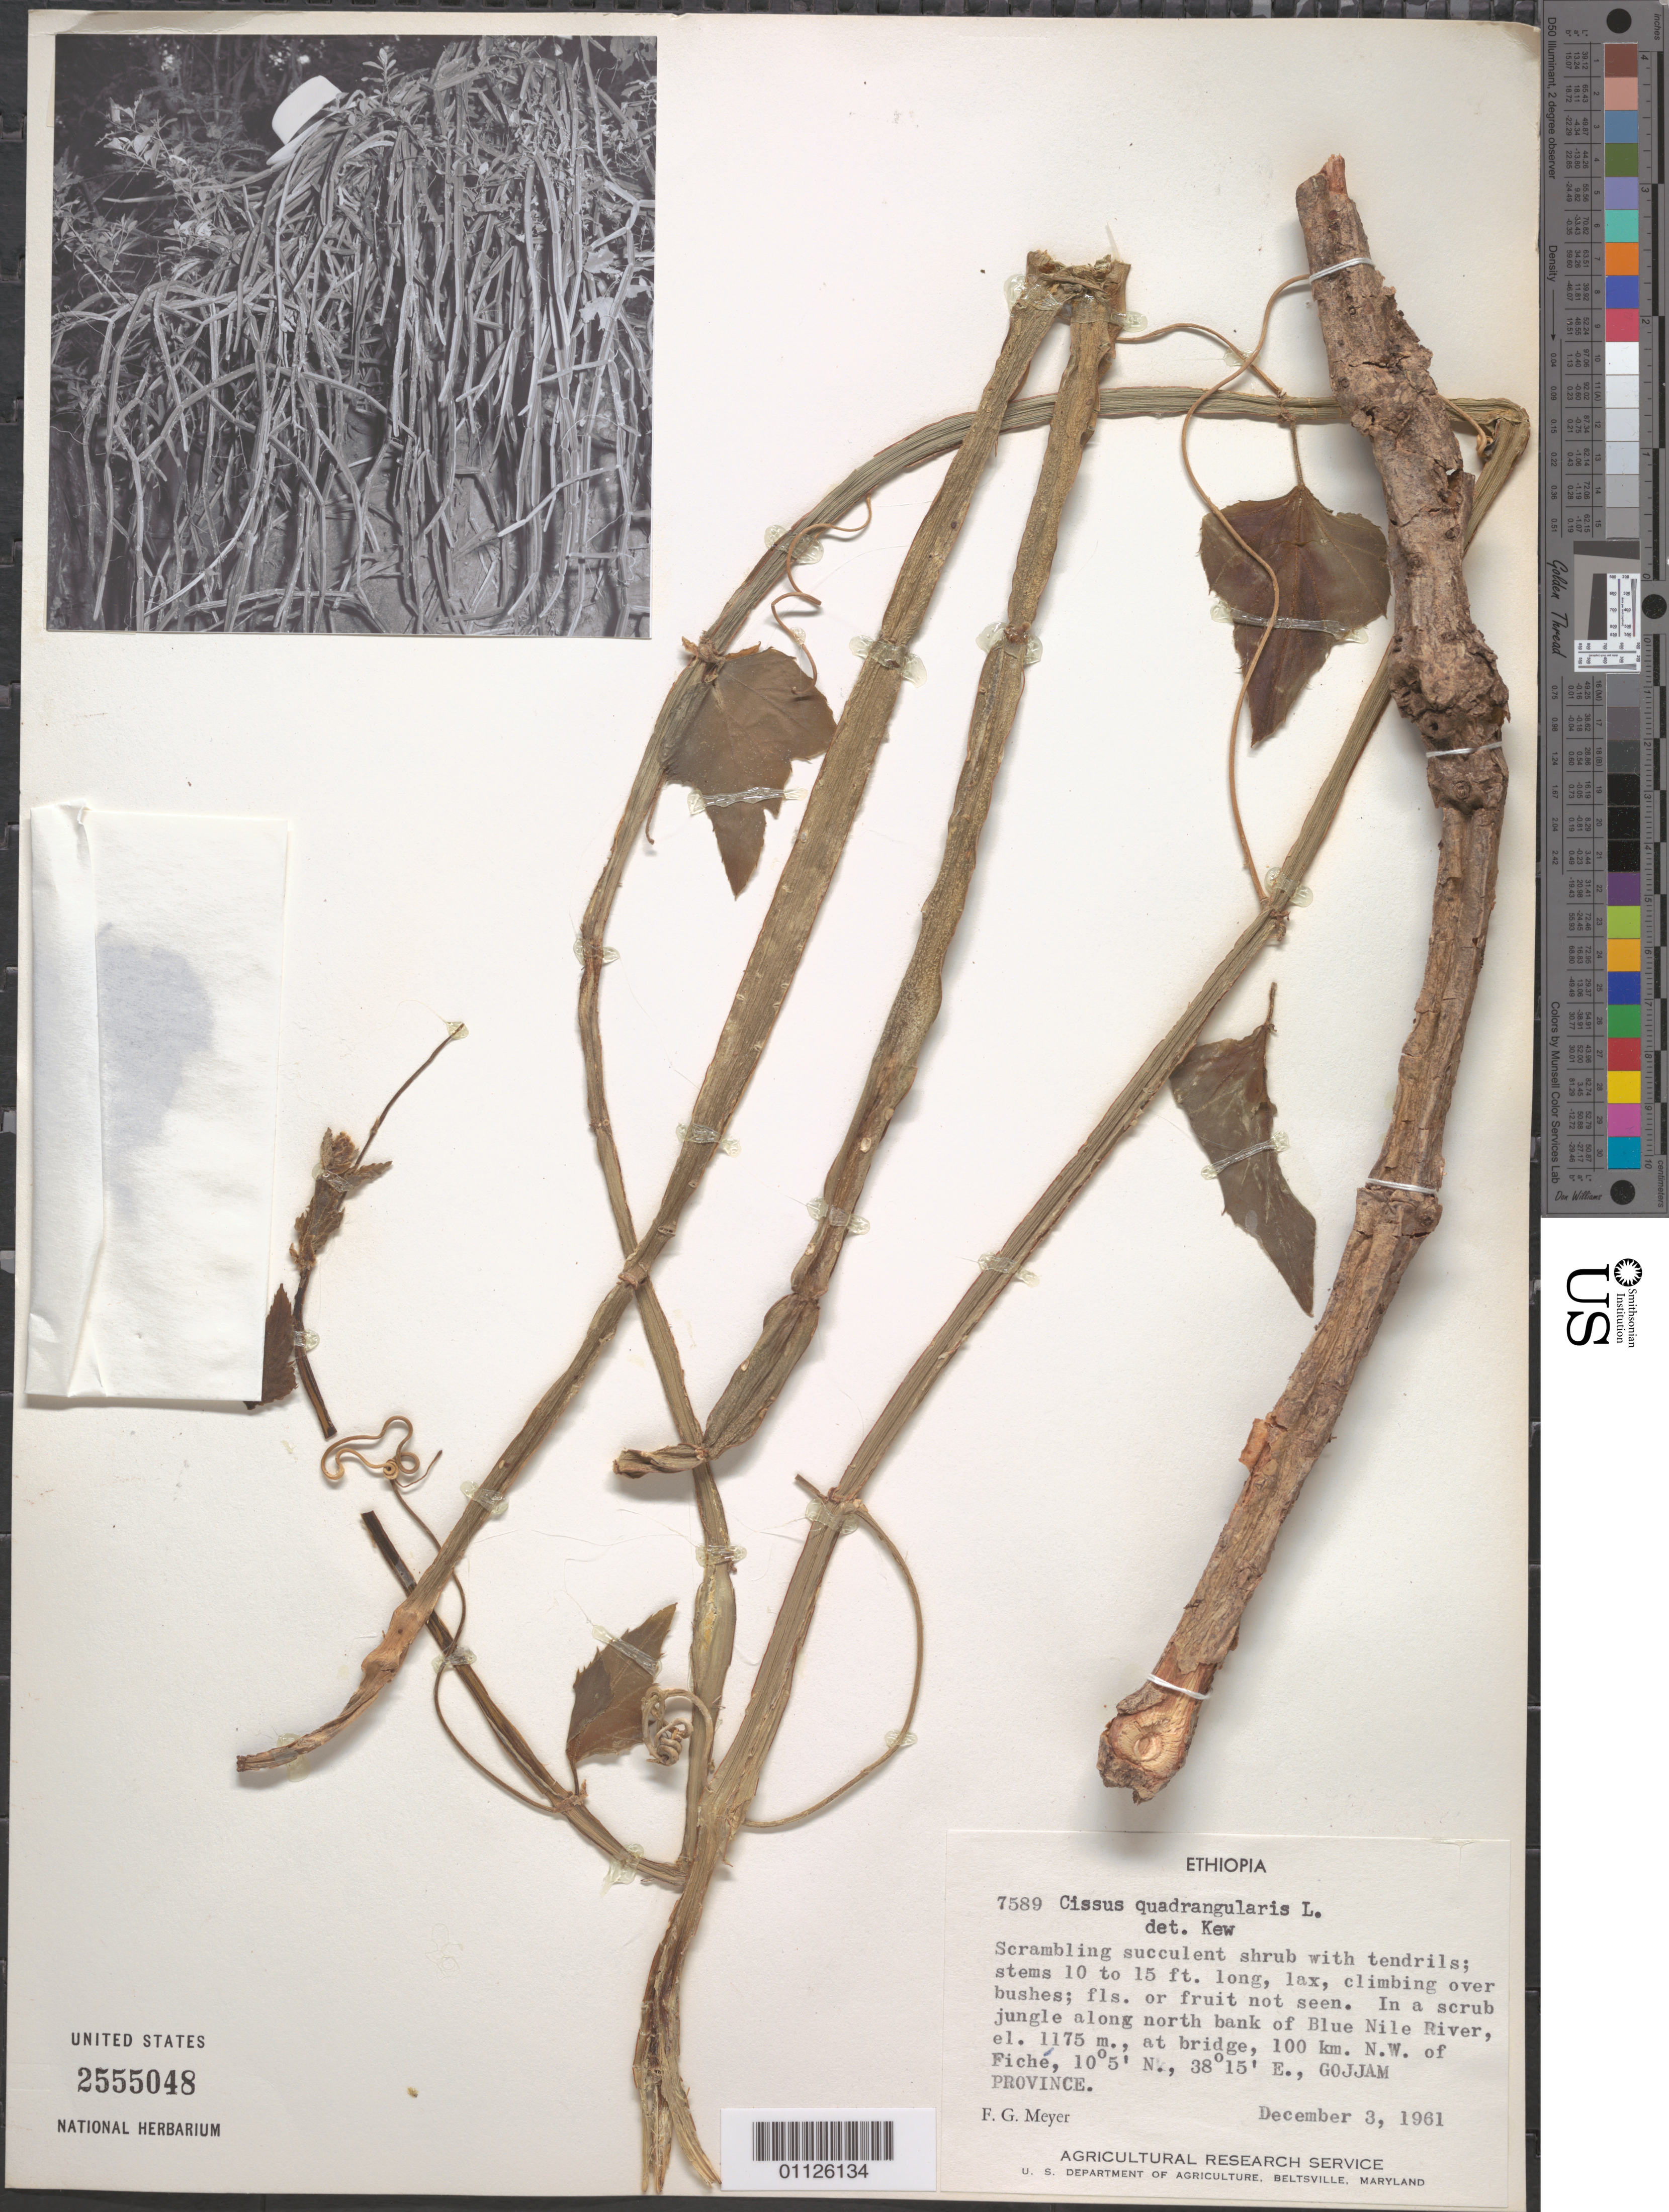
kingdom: Plantae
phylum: Tracheophyta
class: Magnoliopsida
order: Vitales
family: Vitaceae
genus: Cissus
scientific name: Cissus quadrangularis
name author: L.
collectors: F. G. Meyer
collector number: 7589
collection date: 1961-12-03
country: Ethiopia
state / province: Amhara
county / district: Gojjam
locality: In a scrub jungle along N bank of Blue Nile River, at bridge, 100 km NW of Fiche.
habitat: Scrambling succulent shrub with tendrils. Climbing over bushes.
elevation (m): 1175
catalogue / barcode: US 2555048